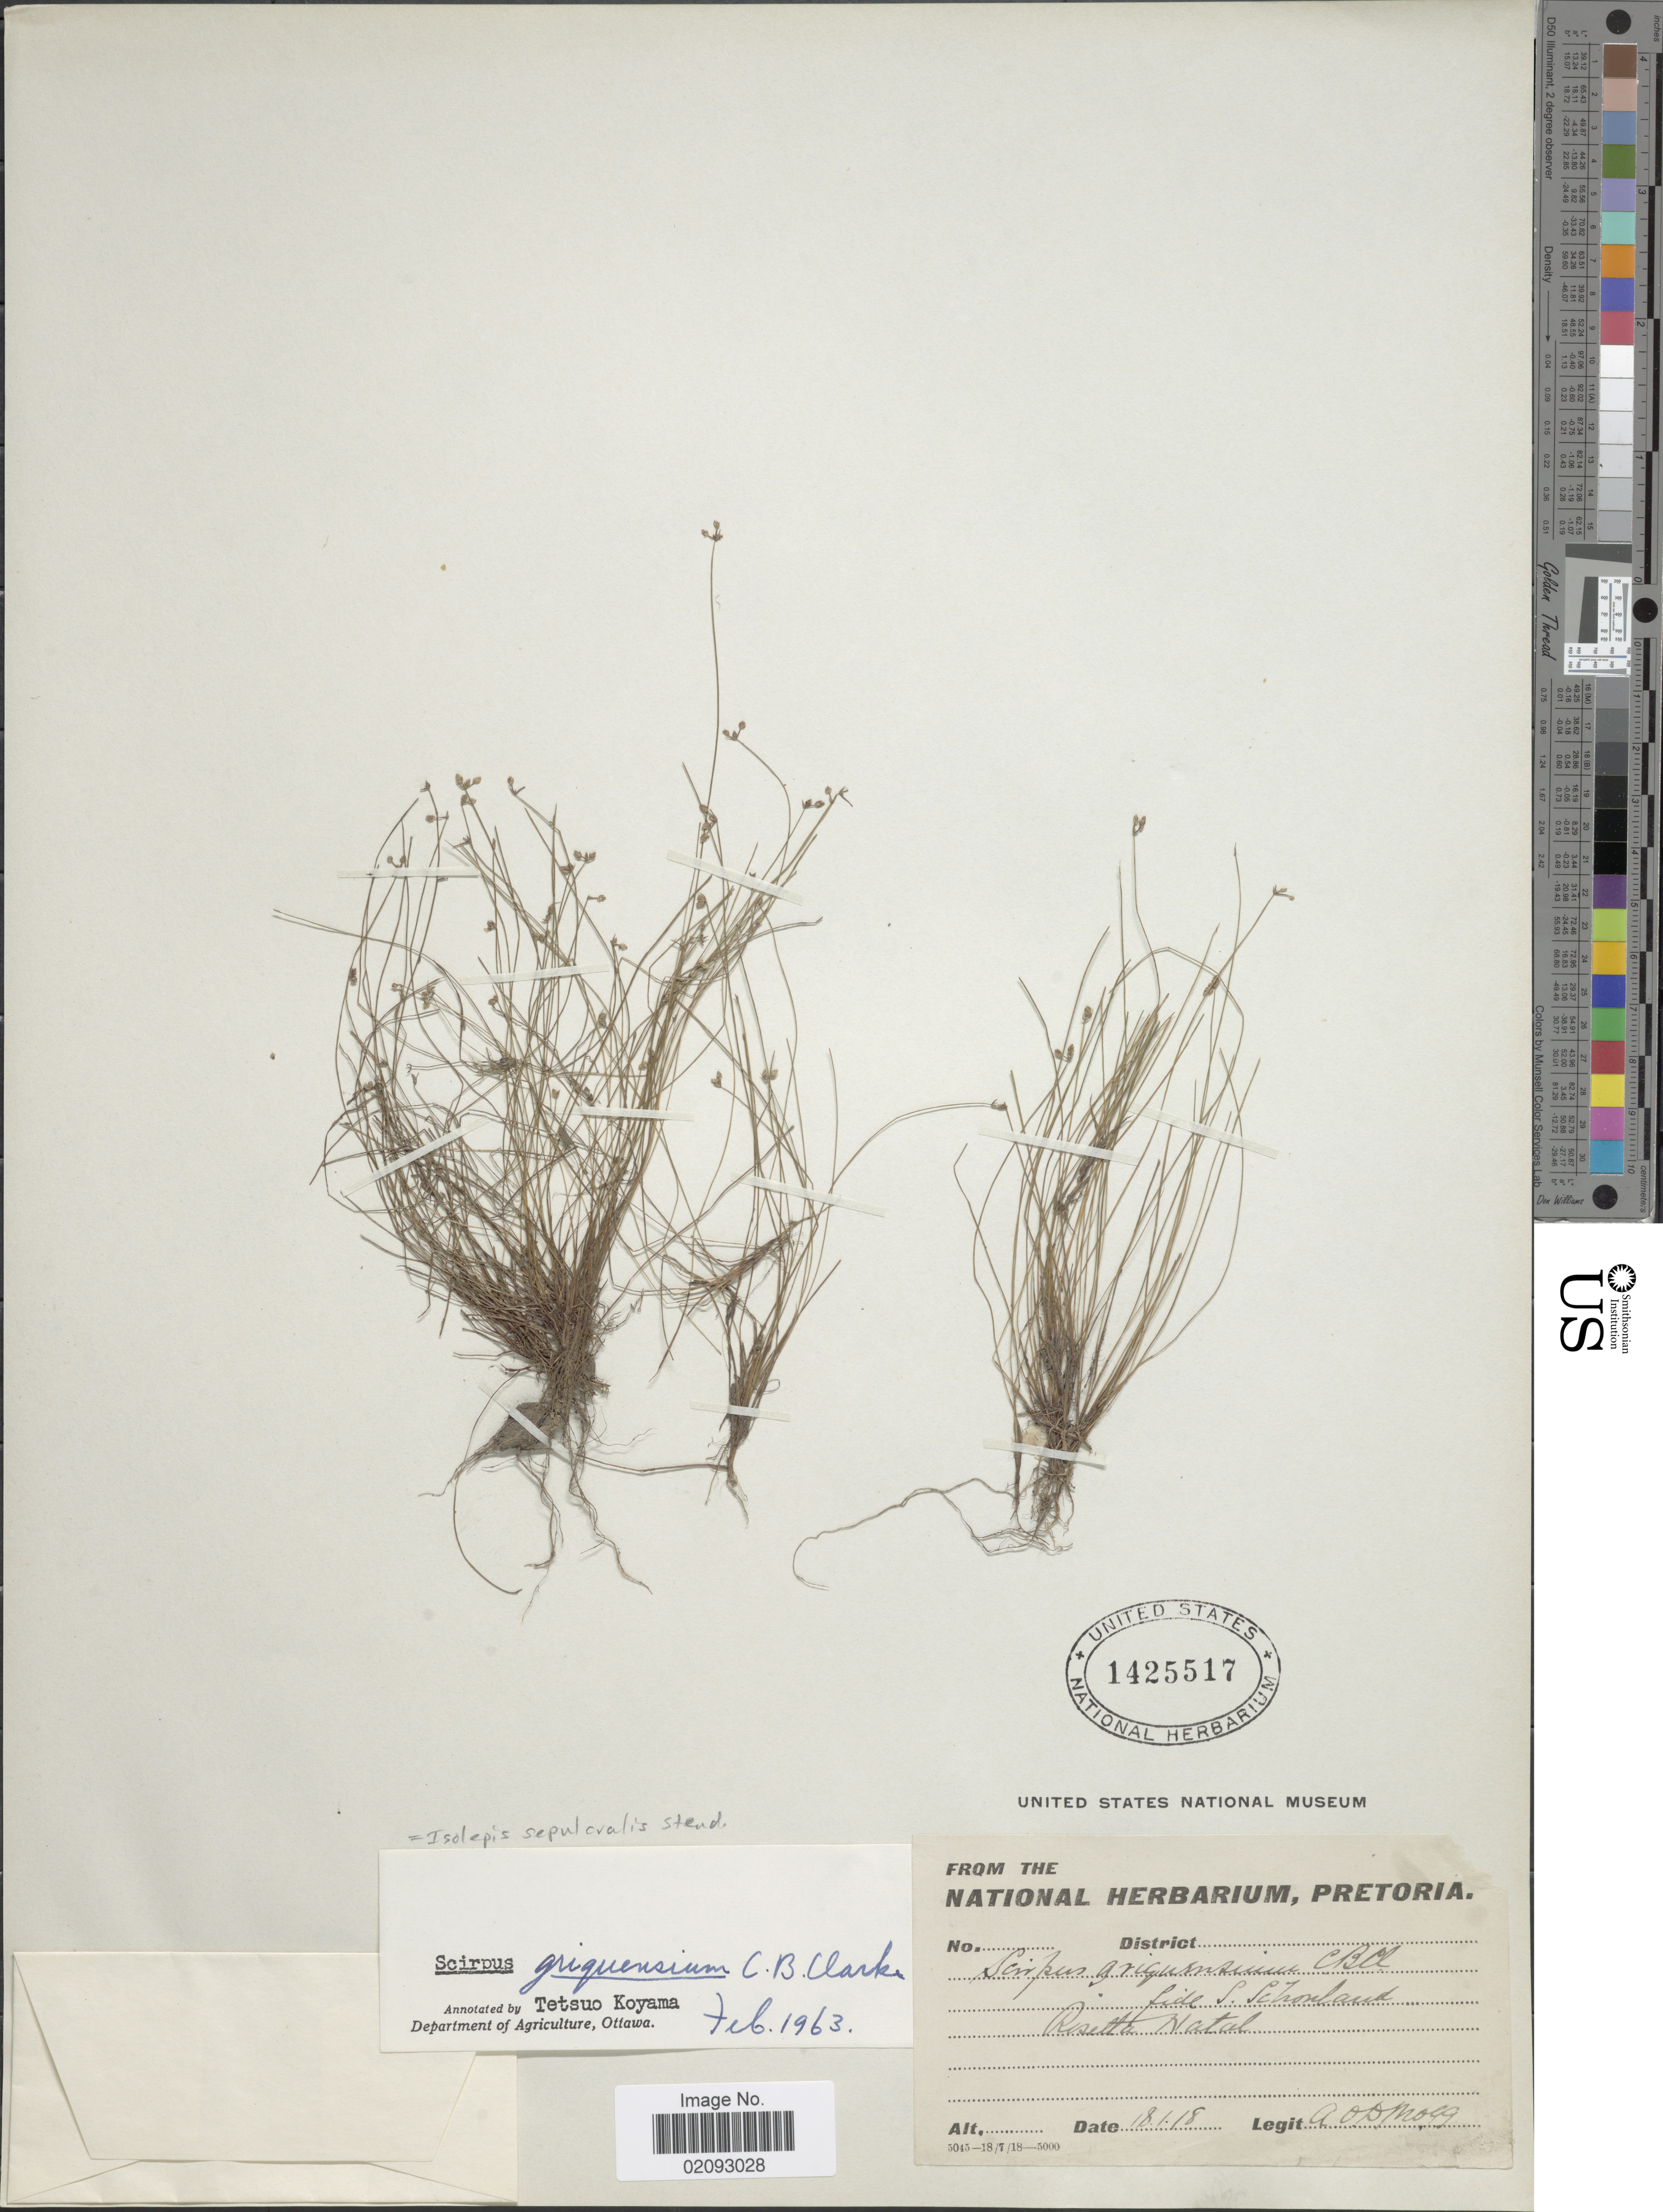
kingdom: Plantae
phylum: Tracheophyta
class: Liliopsida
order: Poales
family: Cyperaceae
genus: Isolepis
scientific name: Isolepis sepulcralis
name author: Steud.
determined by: Strong, Mark T., (BOT), Smithsonian Institution - National Museum of Natural History (UNITED STATES)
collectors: A. O. Mogg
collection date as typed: Transcribed d/m/y: 18/1/18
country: South Africa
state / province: KwaZulu-Natal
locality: Reselta Natal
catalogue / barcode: US 1425517